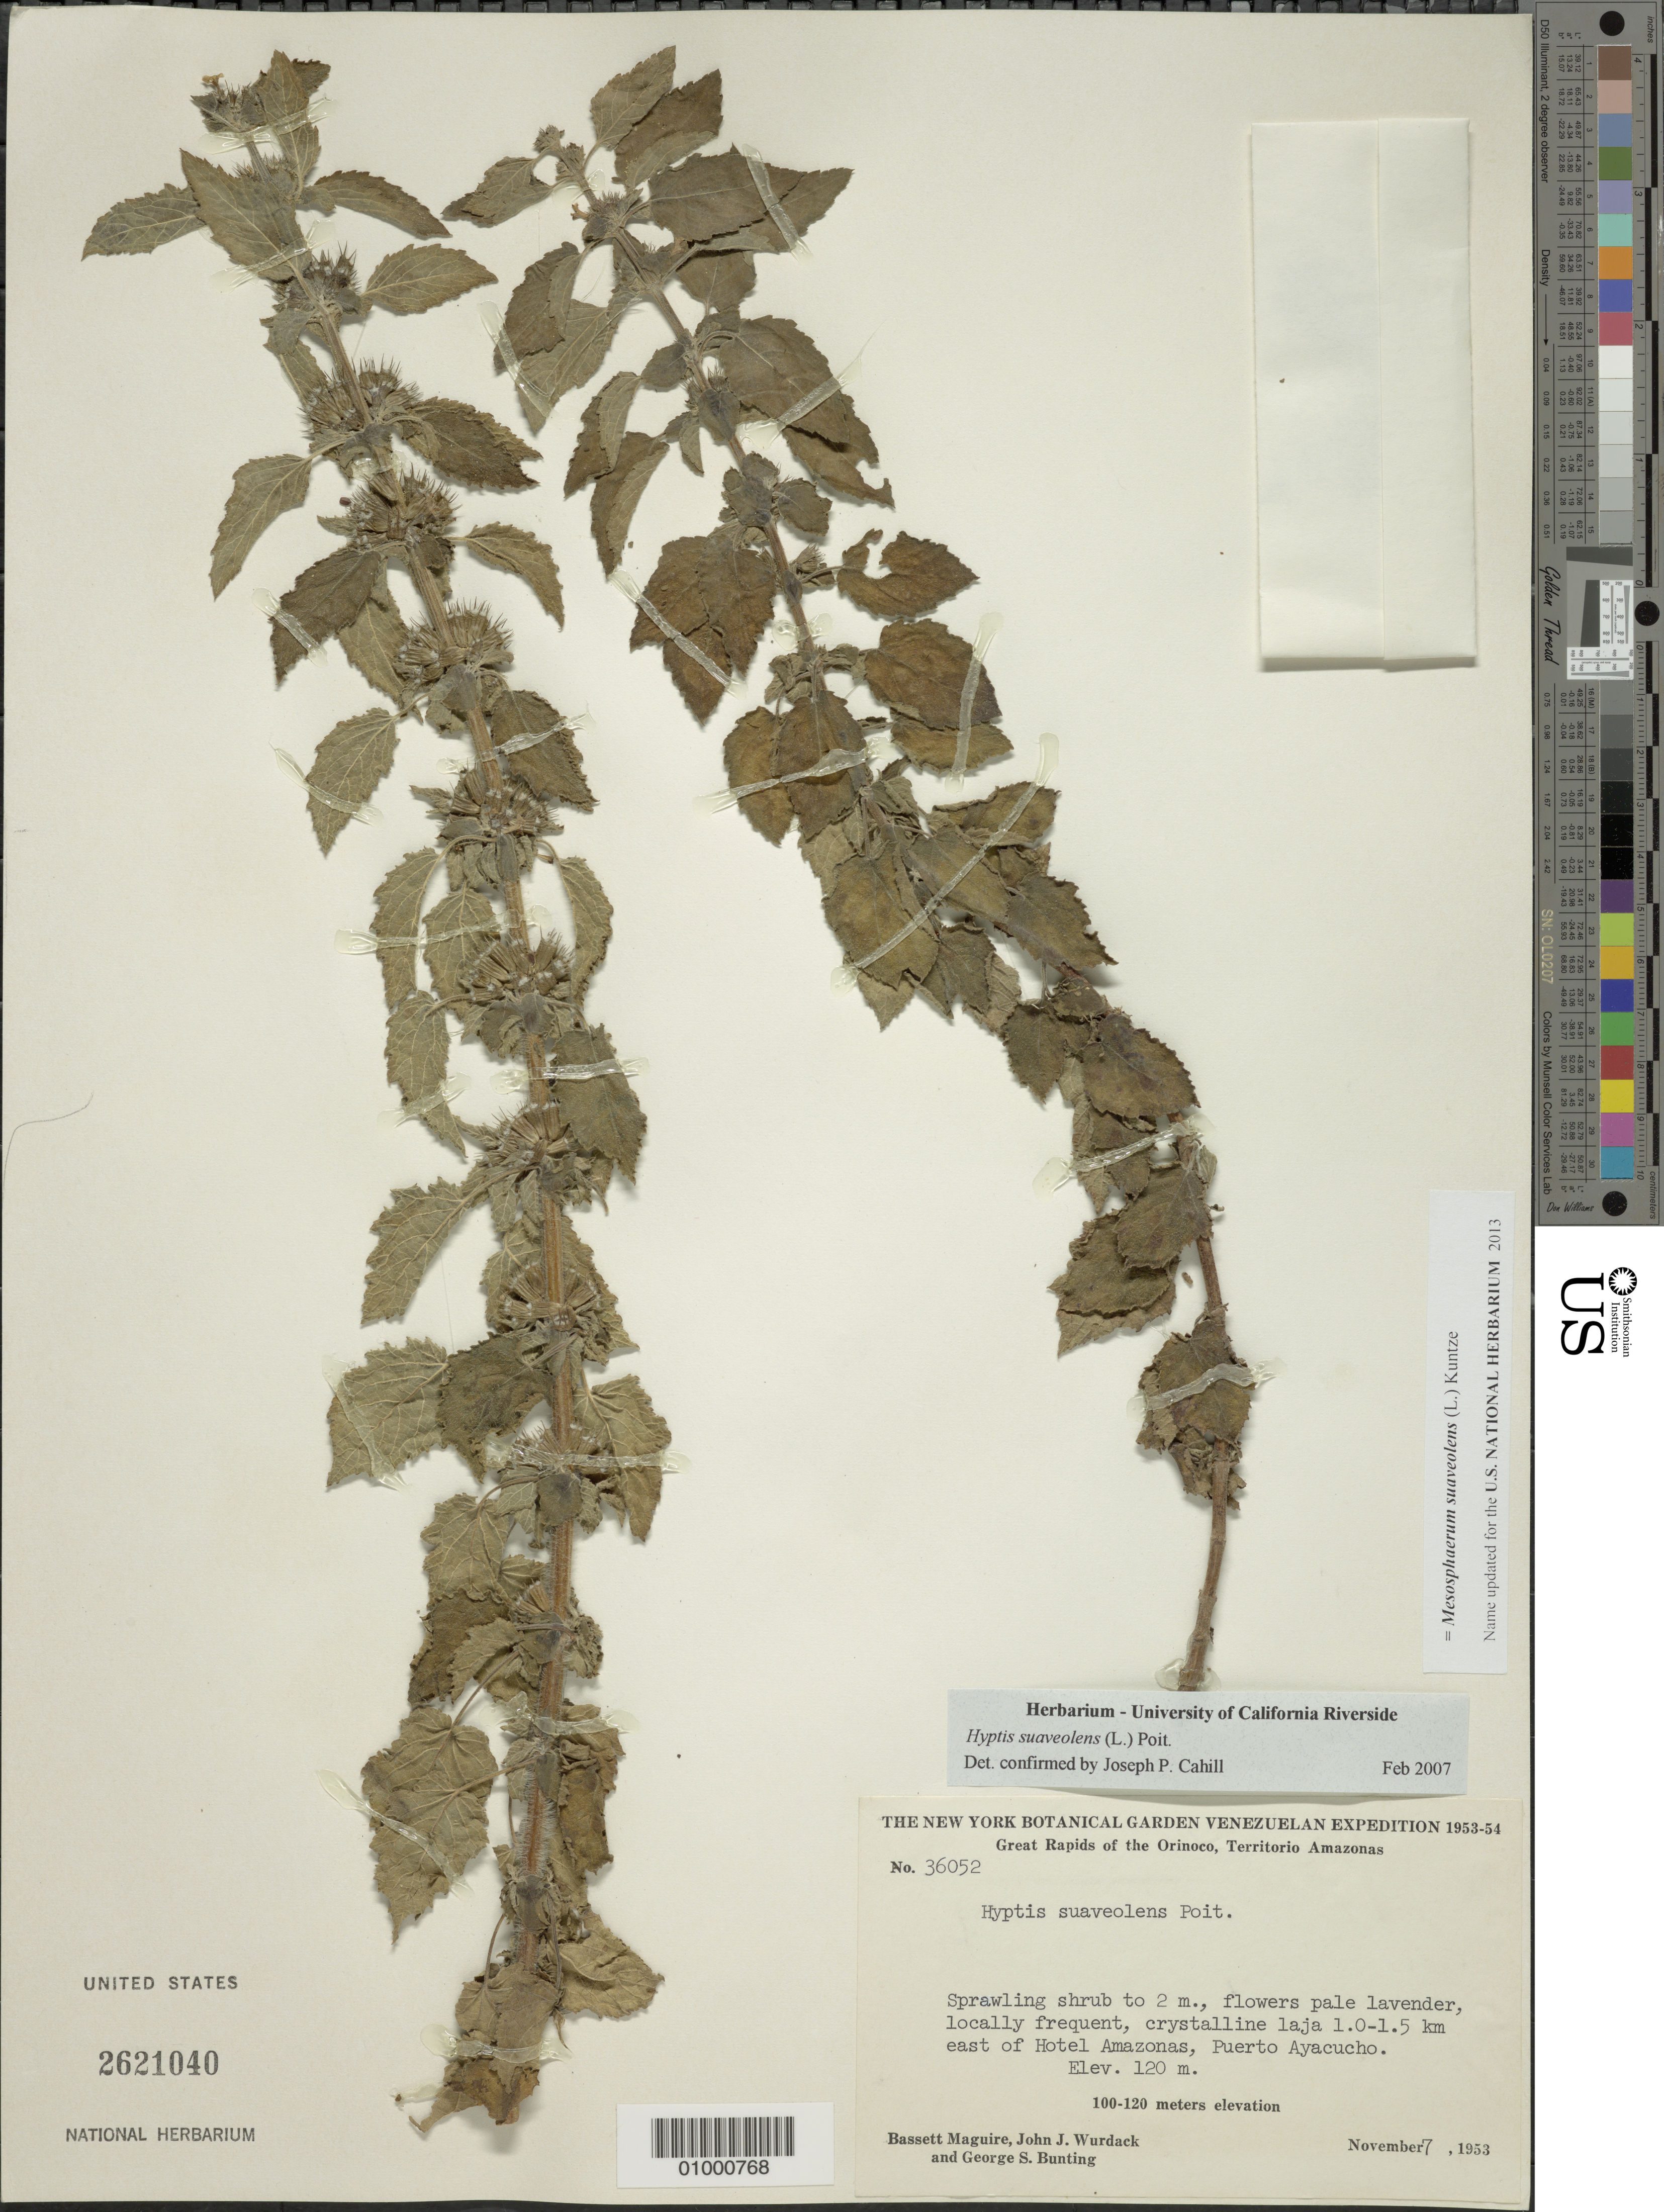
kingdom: Plantae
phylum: Tracheophyta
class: Magnoliopsida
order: Lamiales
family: Lamiaceae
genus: Hyptis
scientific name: Hyptis suaveolens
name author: (L.) Poit.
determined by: Cahill, J. P.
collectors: B. Maguire, J. J. Wurdack & G. S. Bunting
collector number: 36052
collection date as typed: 7-Nov-53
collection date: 1953-11-07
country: Venezuela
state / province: Amazonas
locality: Puerto Ayacucho, 1-1.5 km E of Hotel Amazonas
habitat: Crystalline laja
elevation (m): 120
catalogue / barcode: US 2621040